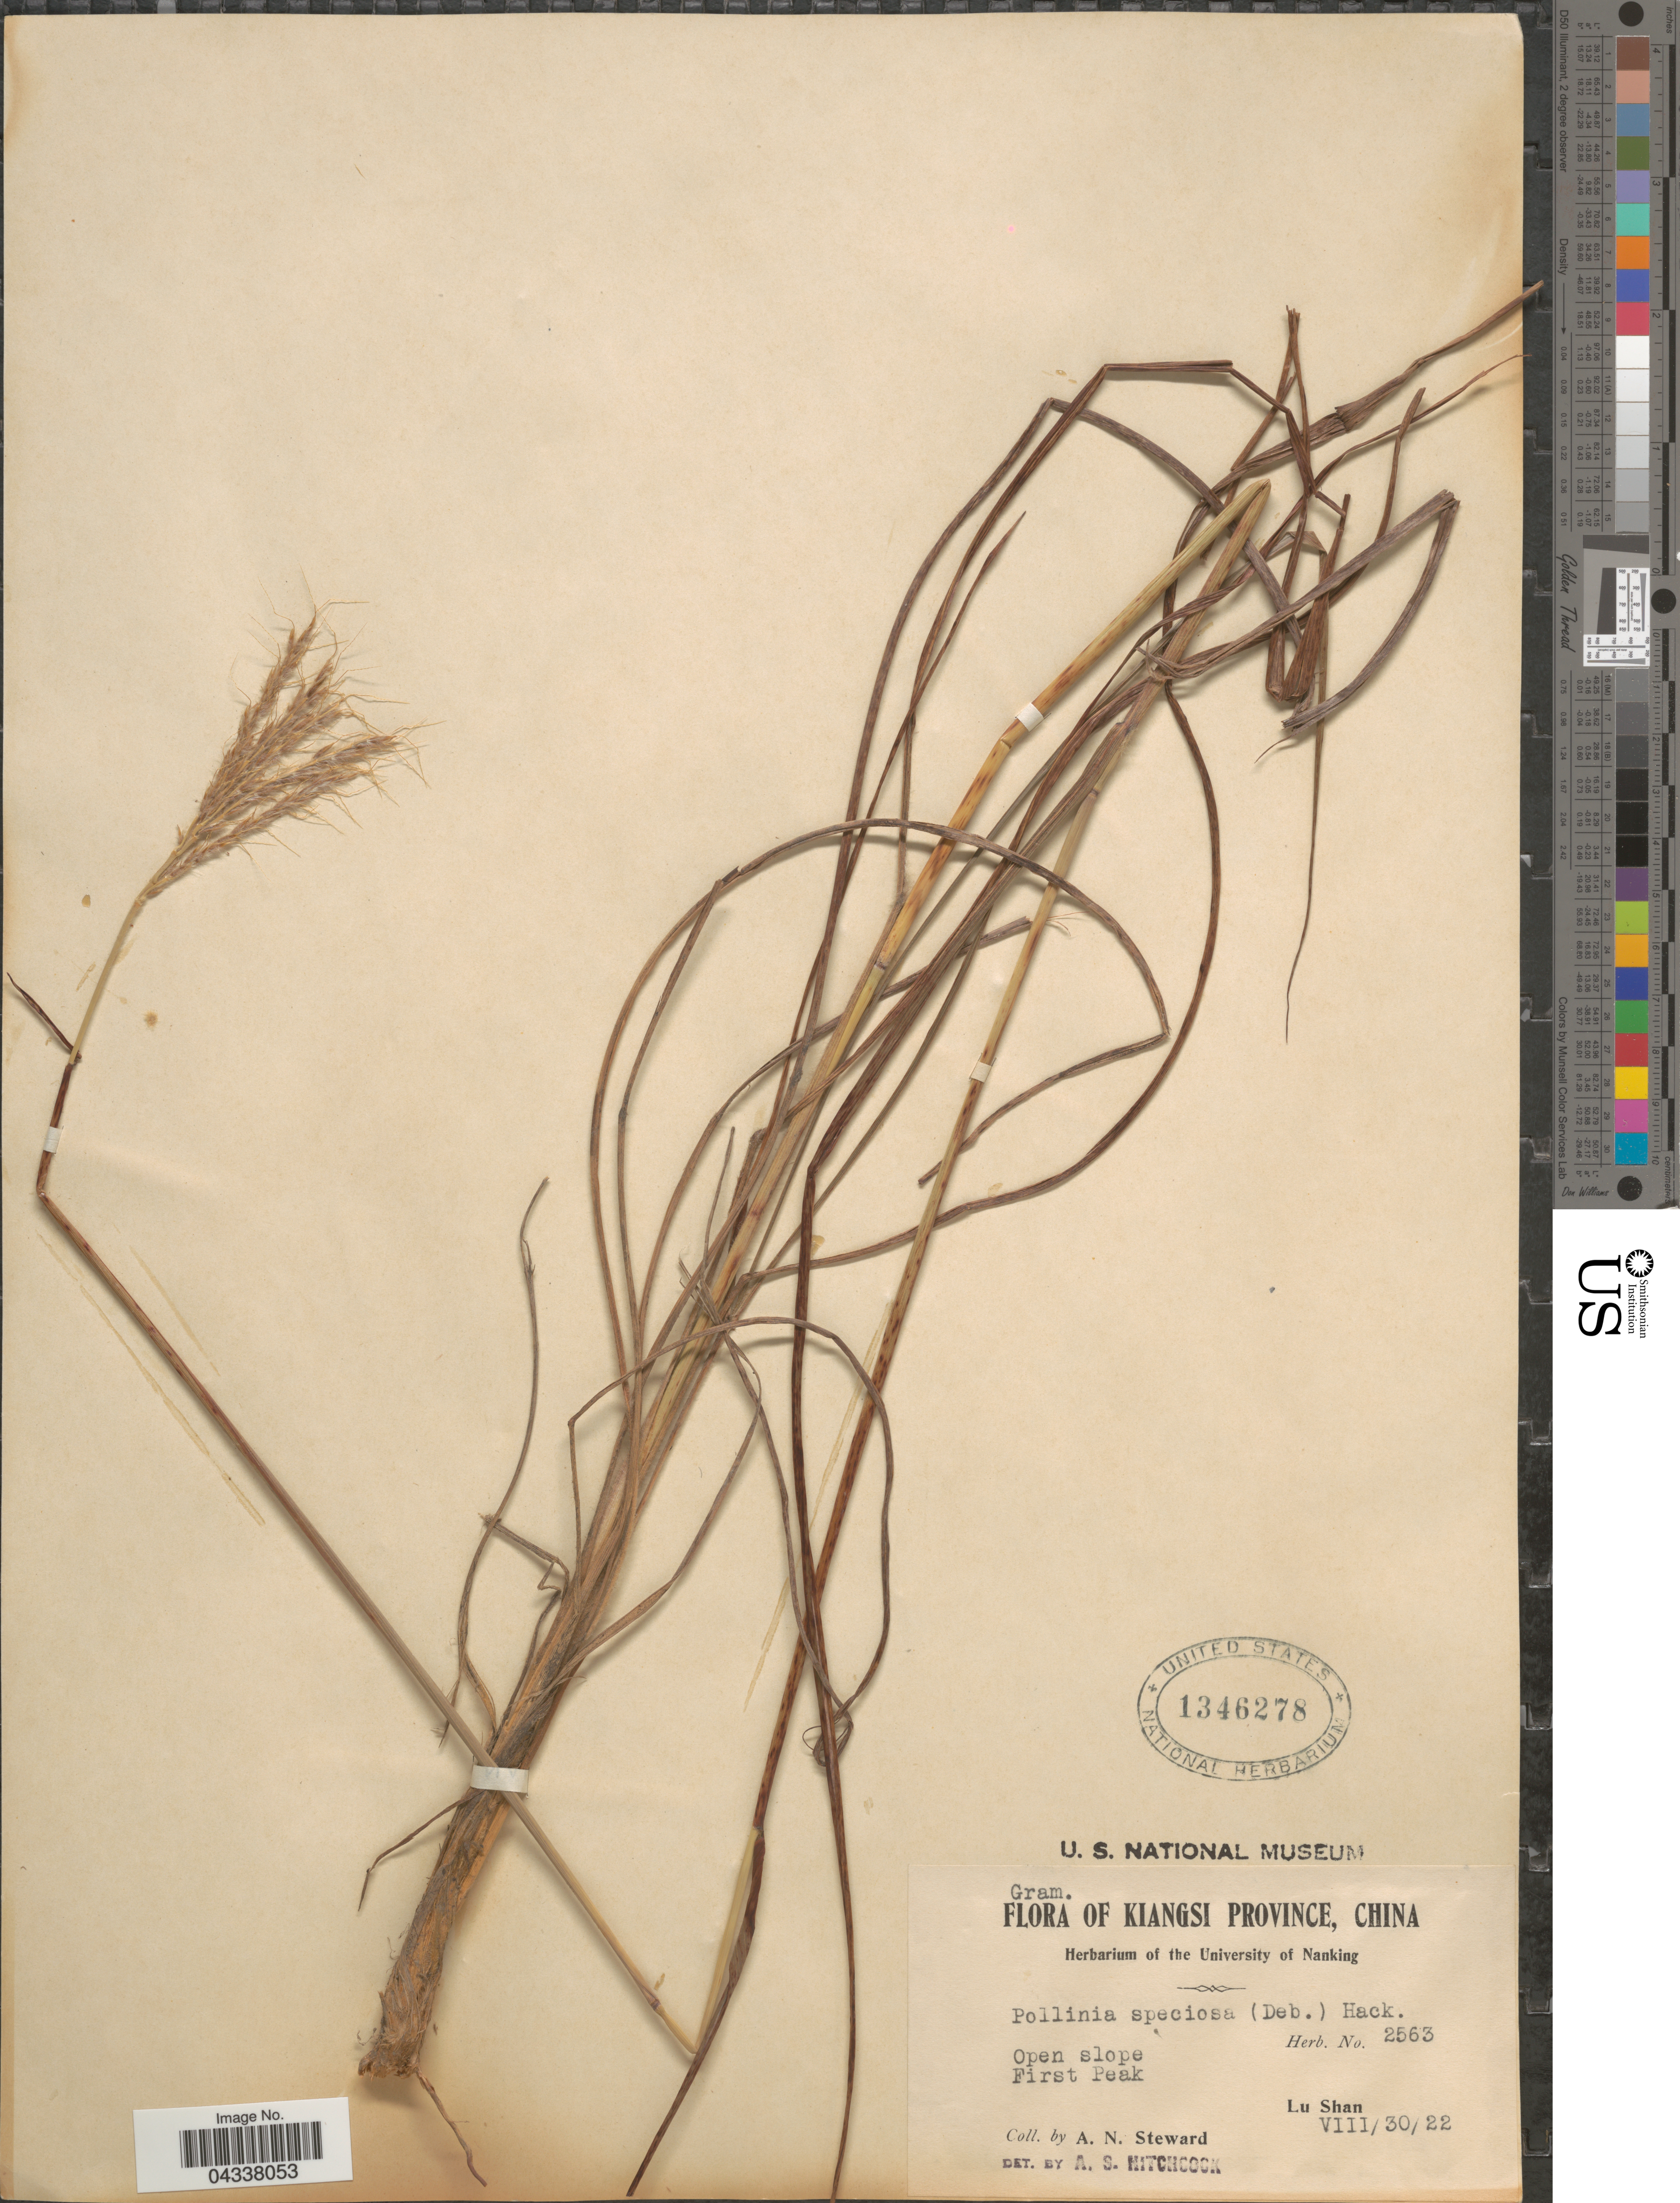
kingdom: Plantae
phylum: Tracheophyta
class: Liliopsida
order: Poales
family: Poaceae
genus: Pseudopogonatherum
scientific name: Pseudopogonatherum speciosum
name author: (Debeaux) Ohwi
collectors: A. N. Steward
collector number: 2563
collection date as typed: Transcribed d/m/y: 30/8/22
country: China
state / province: Jiangxi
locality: Kiangsi Province. Lu Shan. Open slope. First Peak.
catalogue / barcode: US 1346278